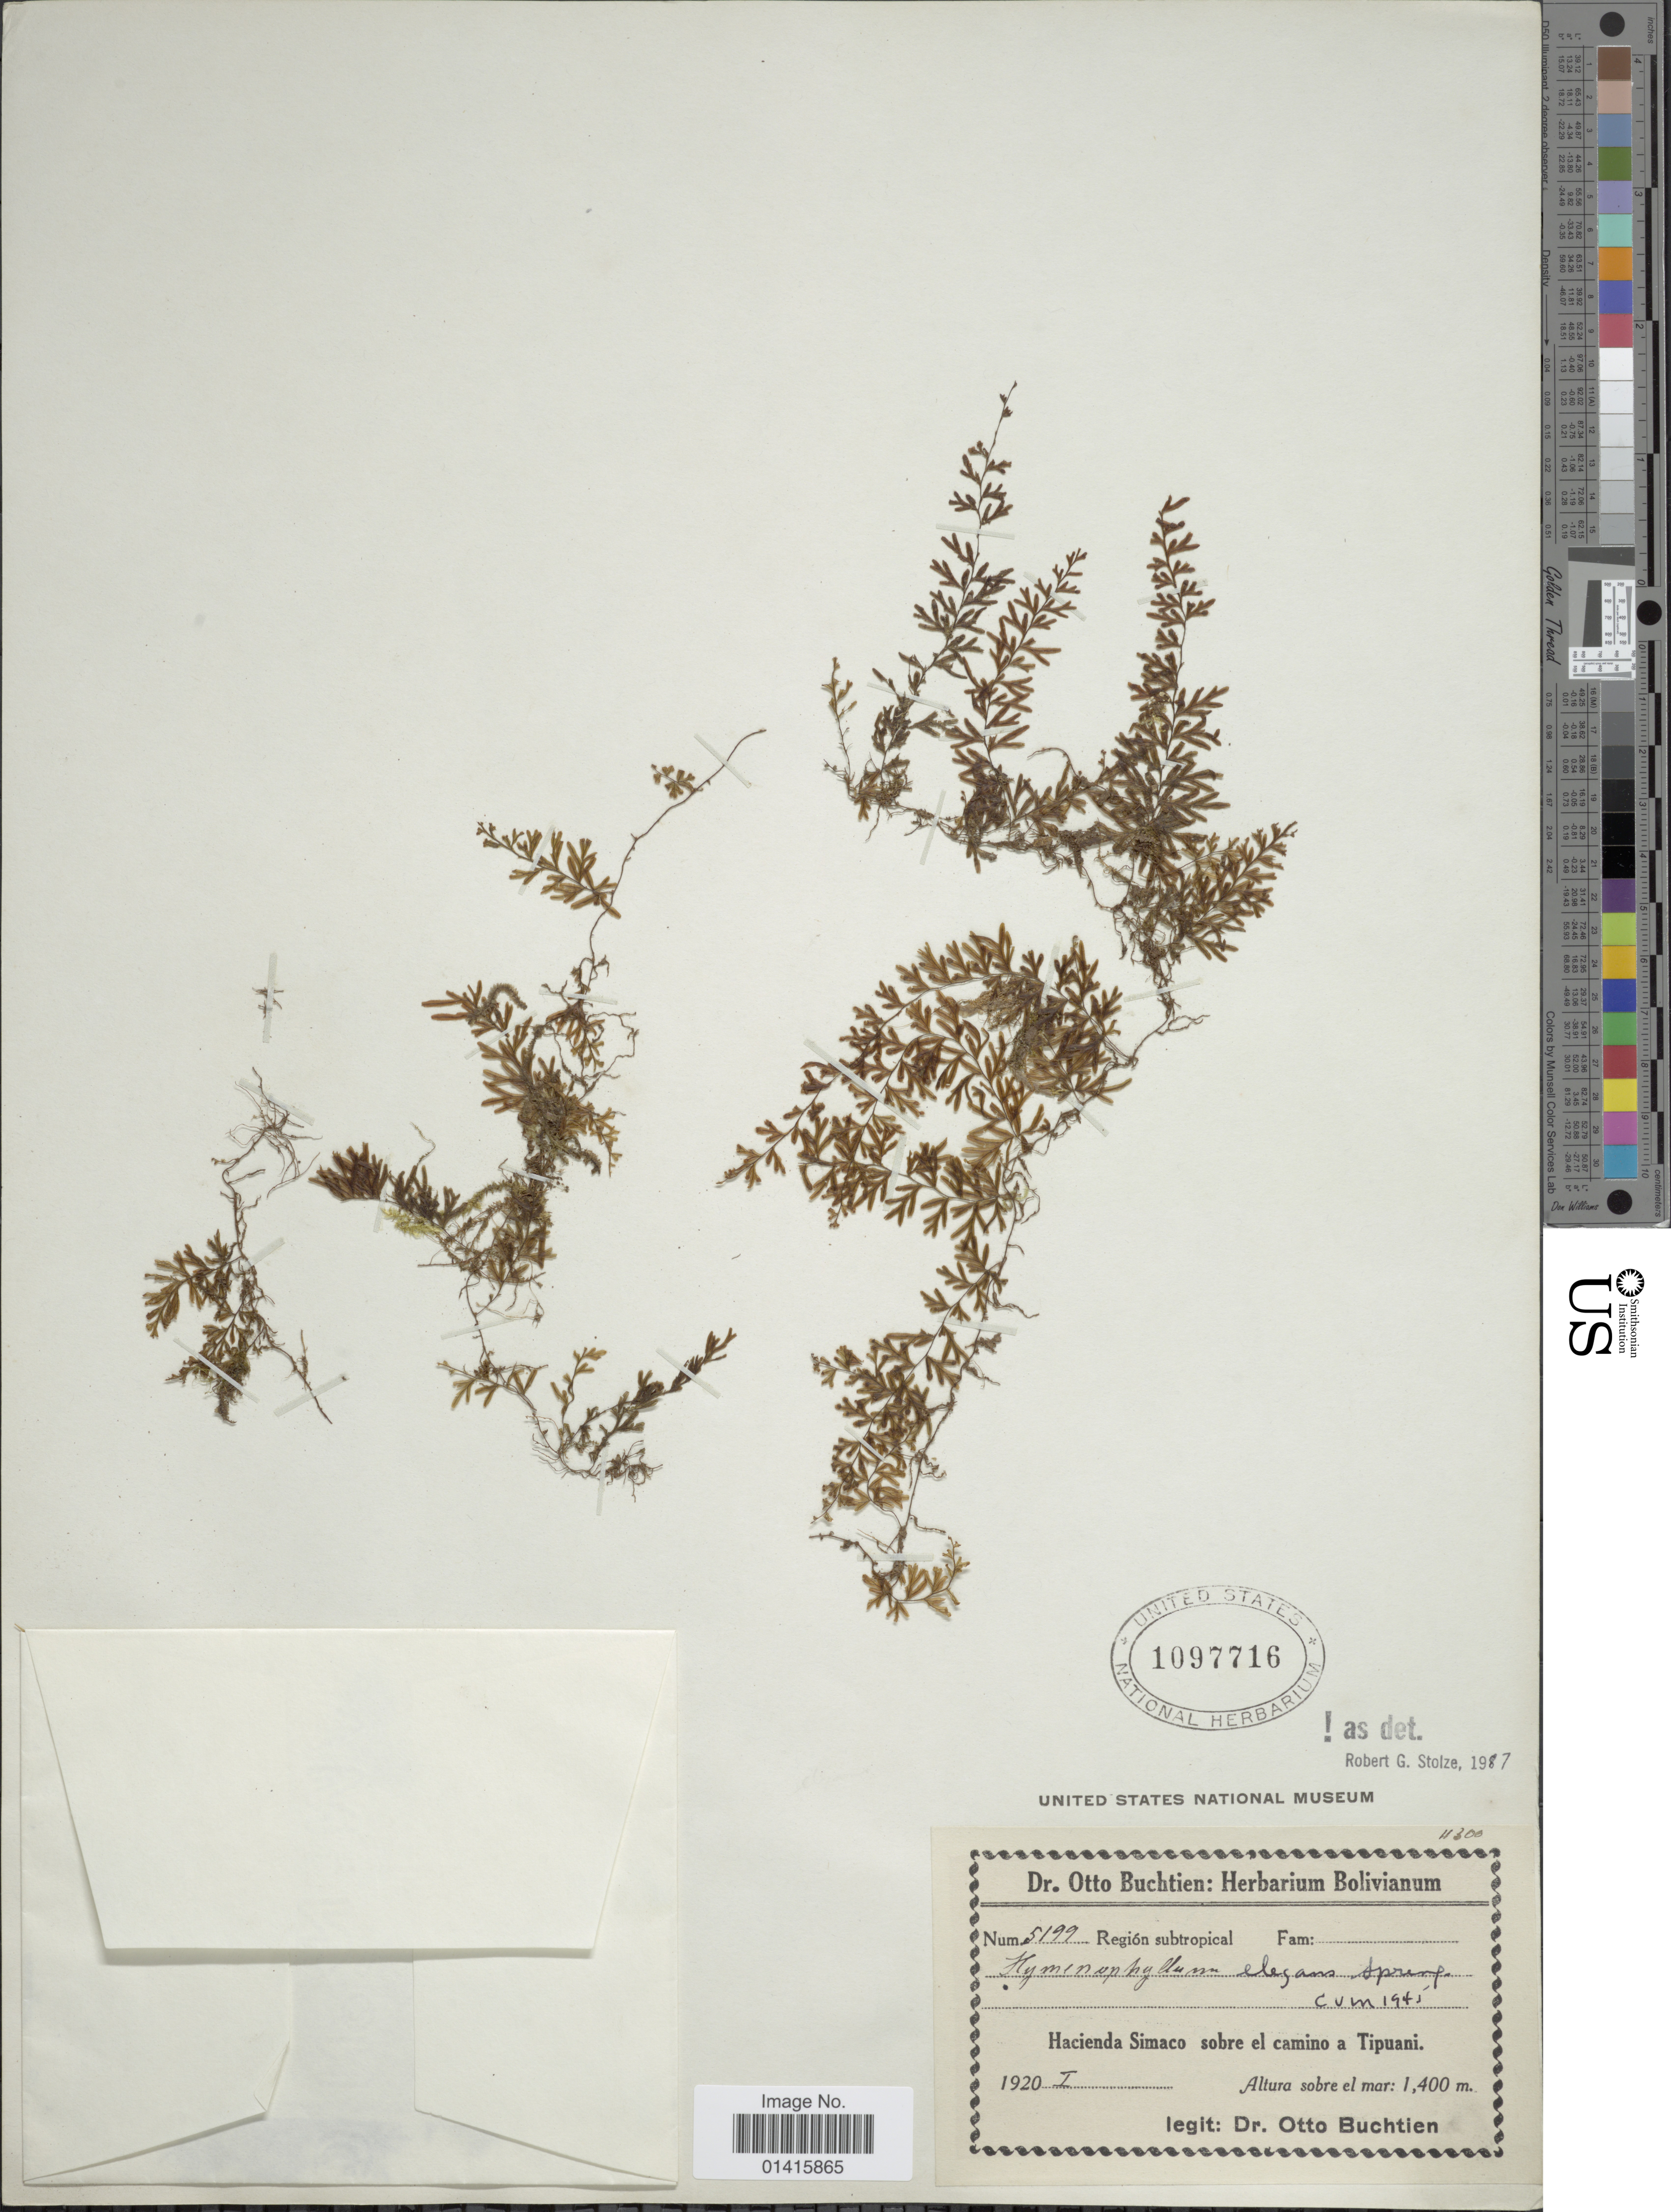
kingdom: Plantae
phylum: Tracheophyta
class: Polypodiopsida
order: Hymenophyllales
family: Hymenophyllaceae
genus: Hymenophyllum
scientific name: Hymenophyllum elegans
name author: Spreng.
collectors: O. Buchtien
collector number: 5199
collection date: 1920-01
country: Bolivia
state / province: La Paz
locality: Hacienda Simaco sobre el camino a Tipuani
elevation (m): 1400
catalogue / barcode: US 1097716